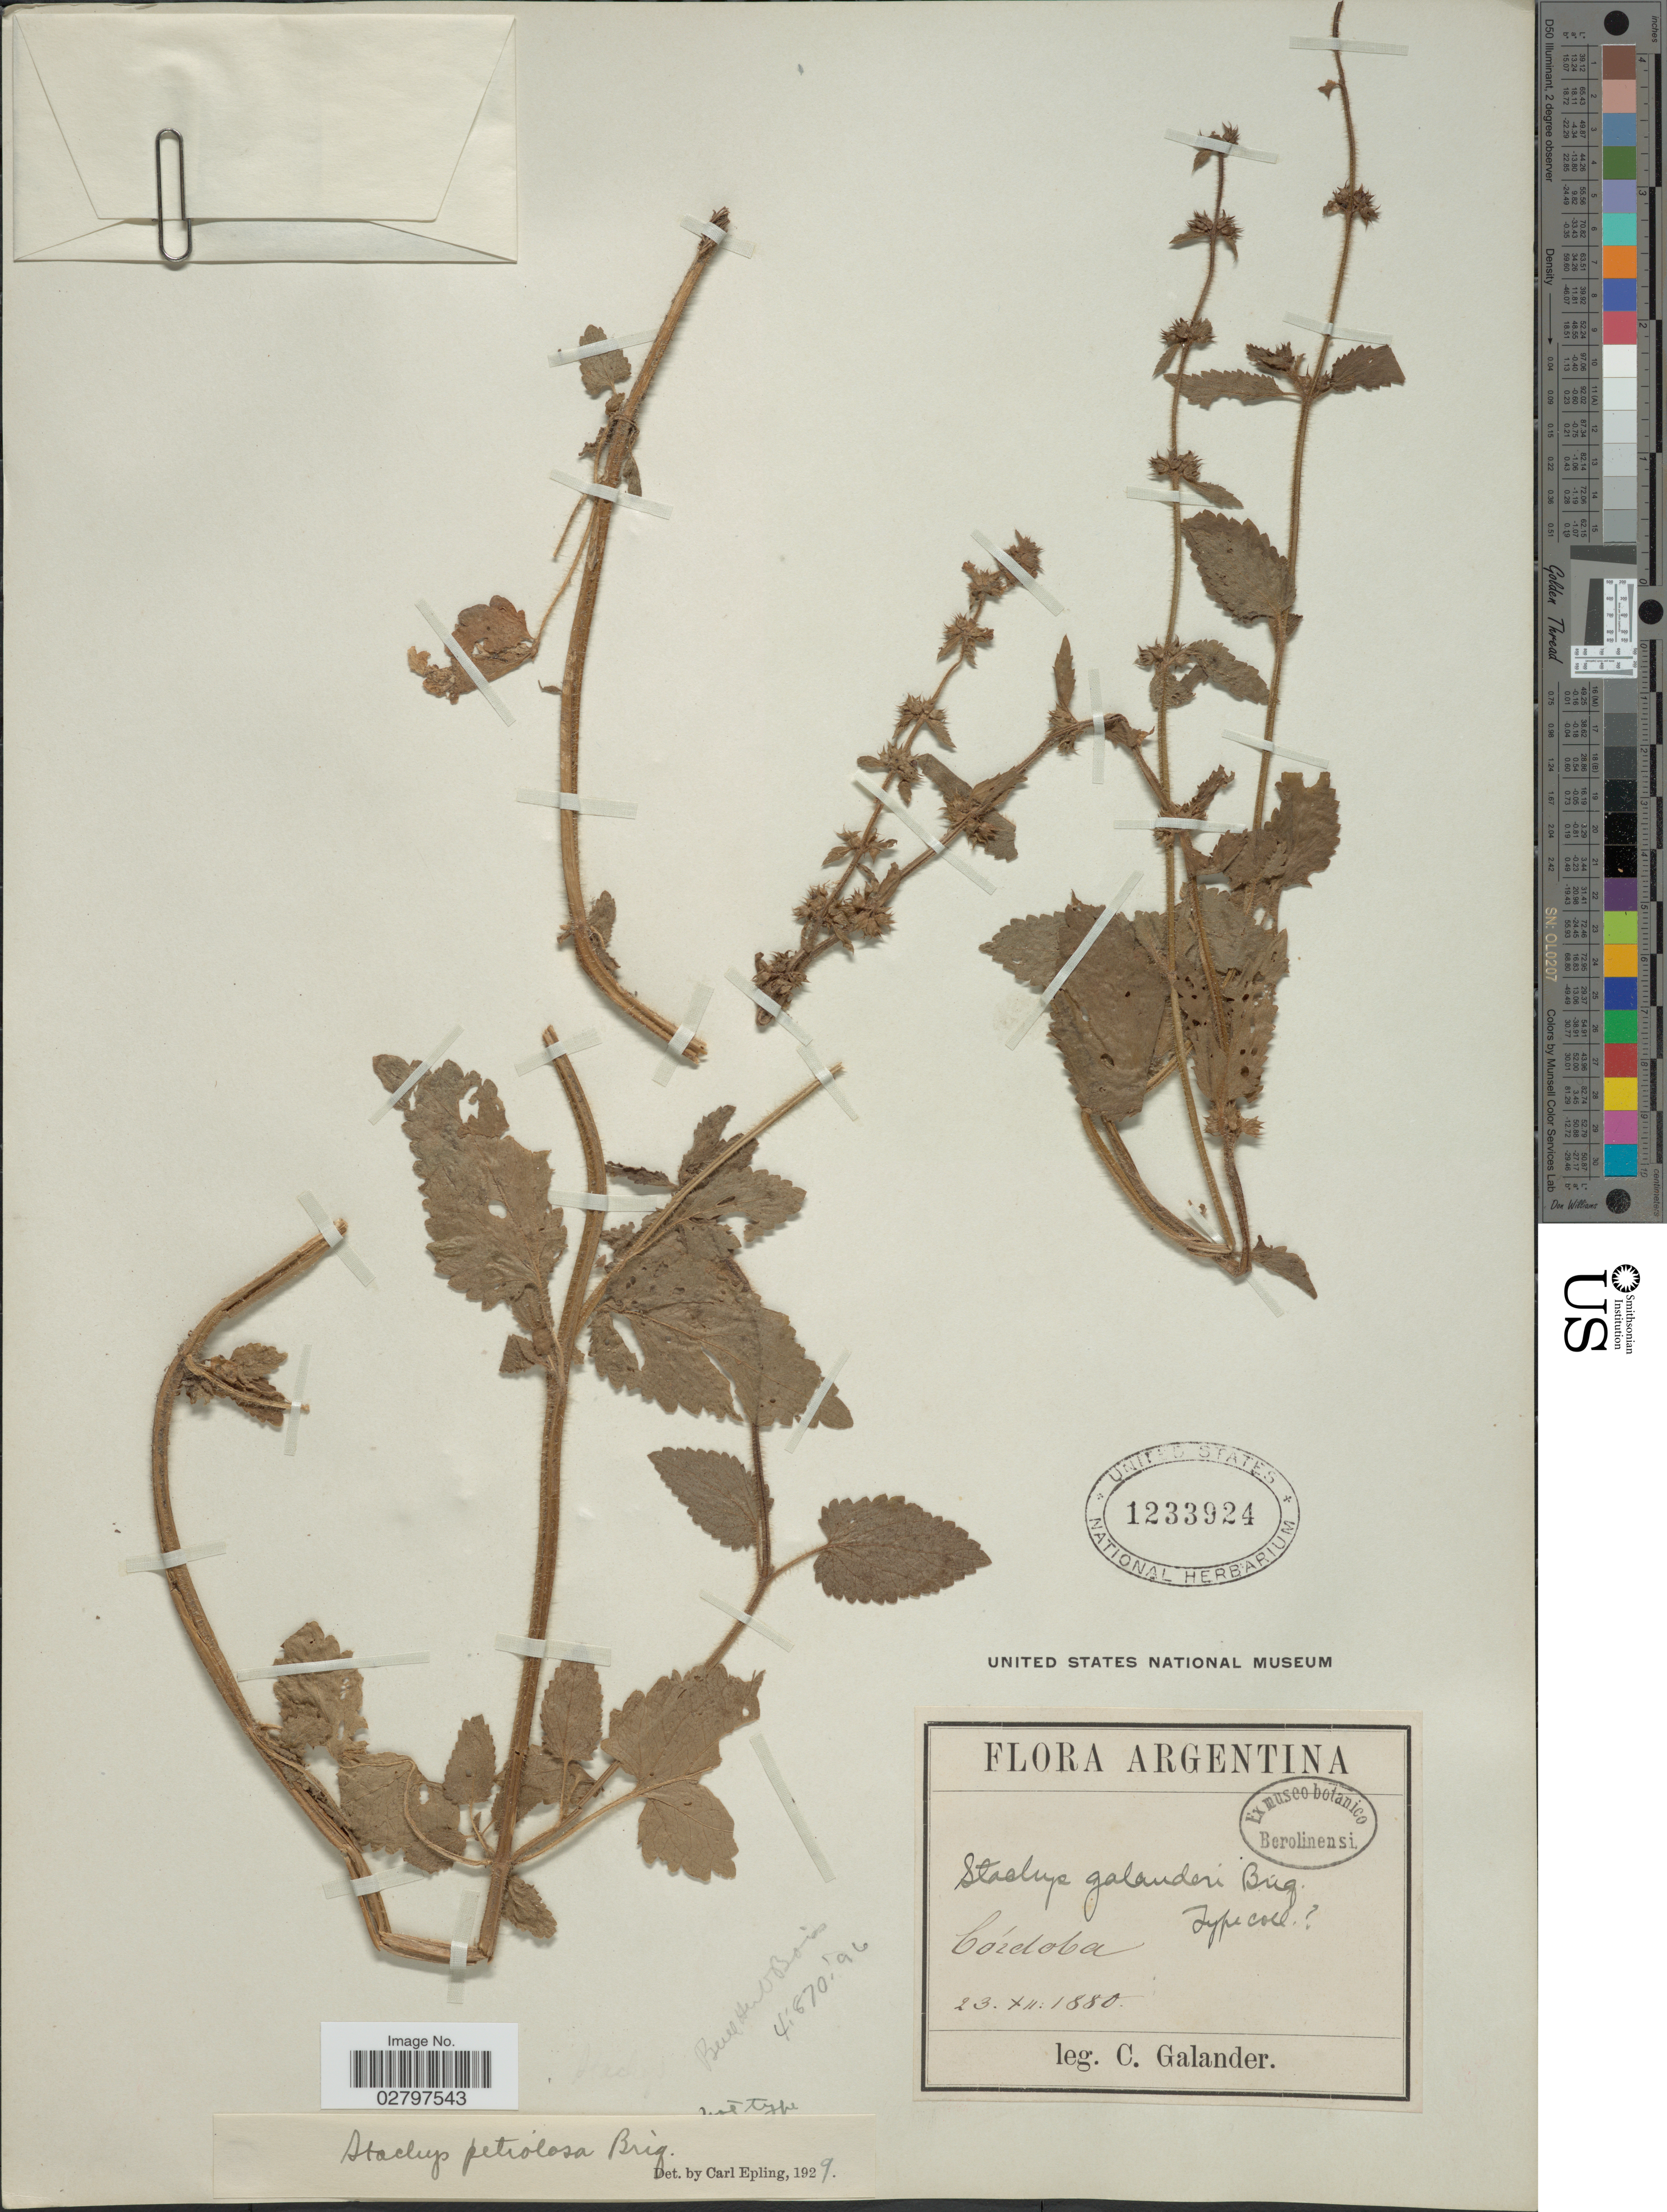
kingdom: Plantae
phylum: Tracheophyta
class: Magnoliopsida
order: Lamiales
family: Lamiaceae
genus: Stachys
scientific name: Stachys petiolosa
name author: Briq.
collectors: C. Galander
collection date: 1880-12-23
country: Argentina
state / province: Cordoba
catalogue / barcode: US 1233924